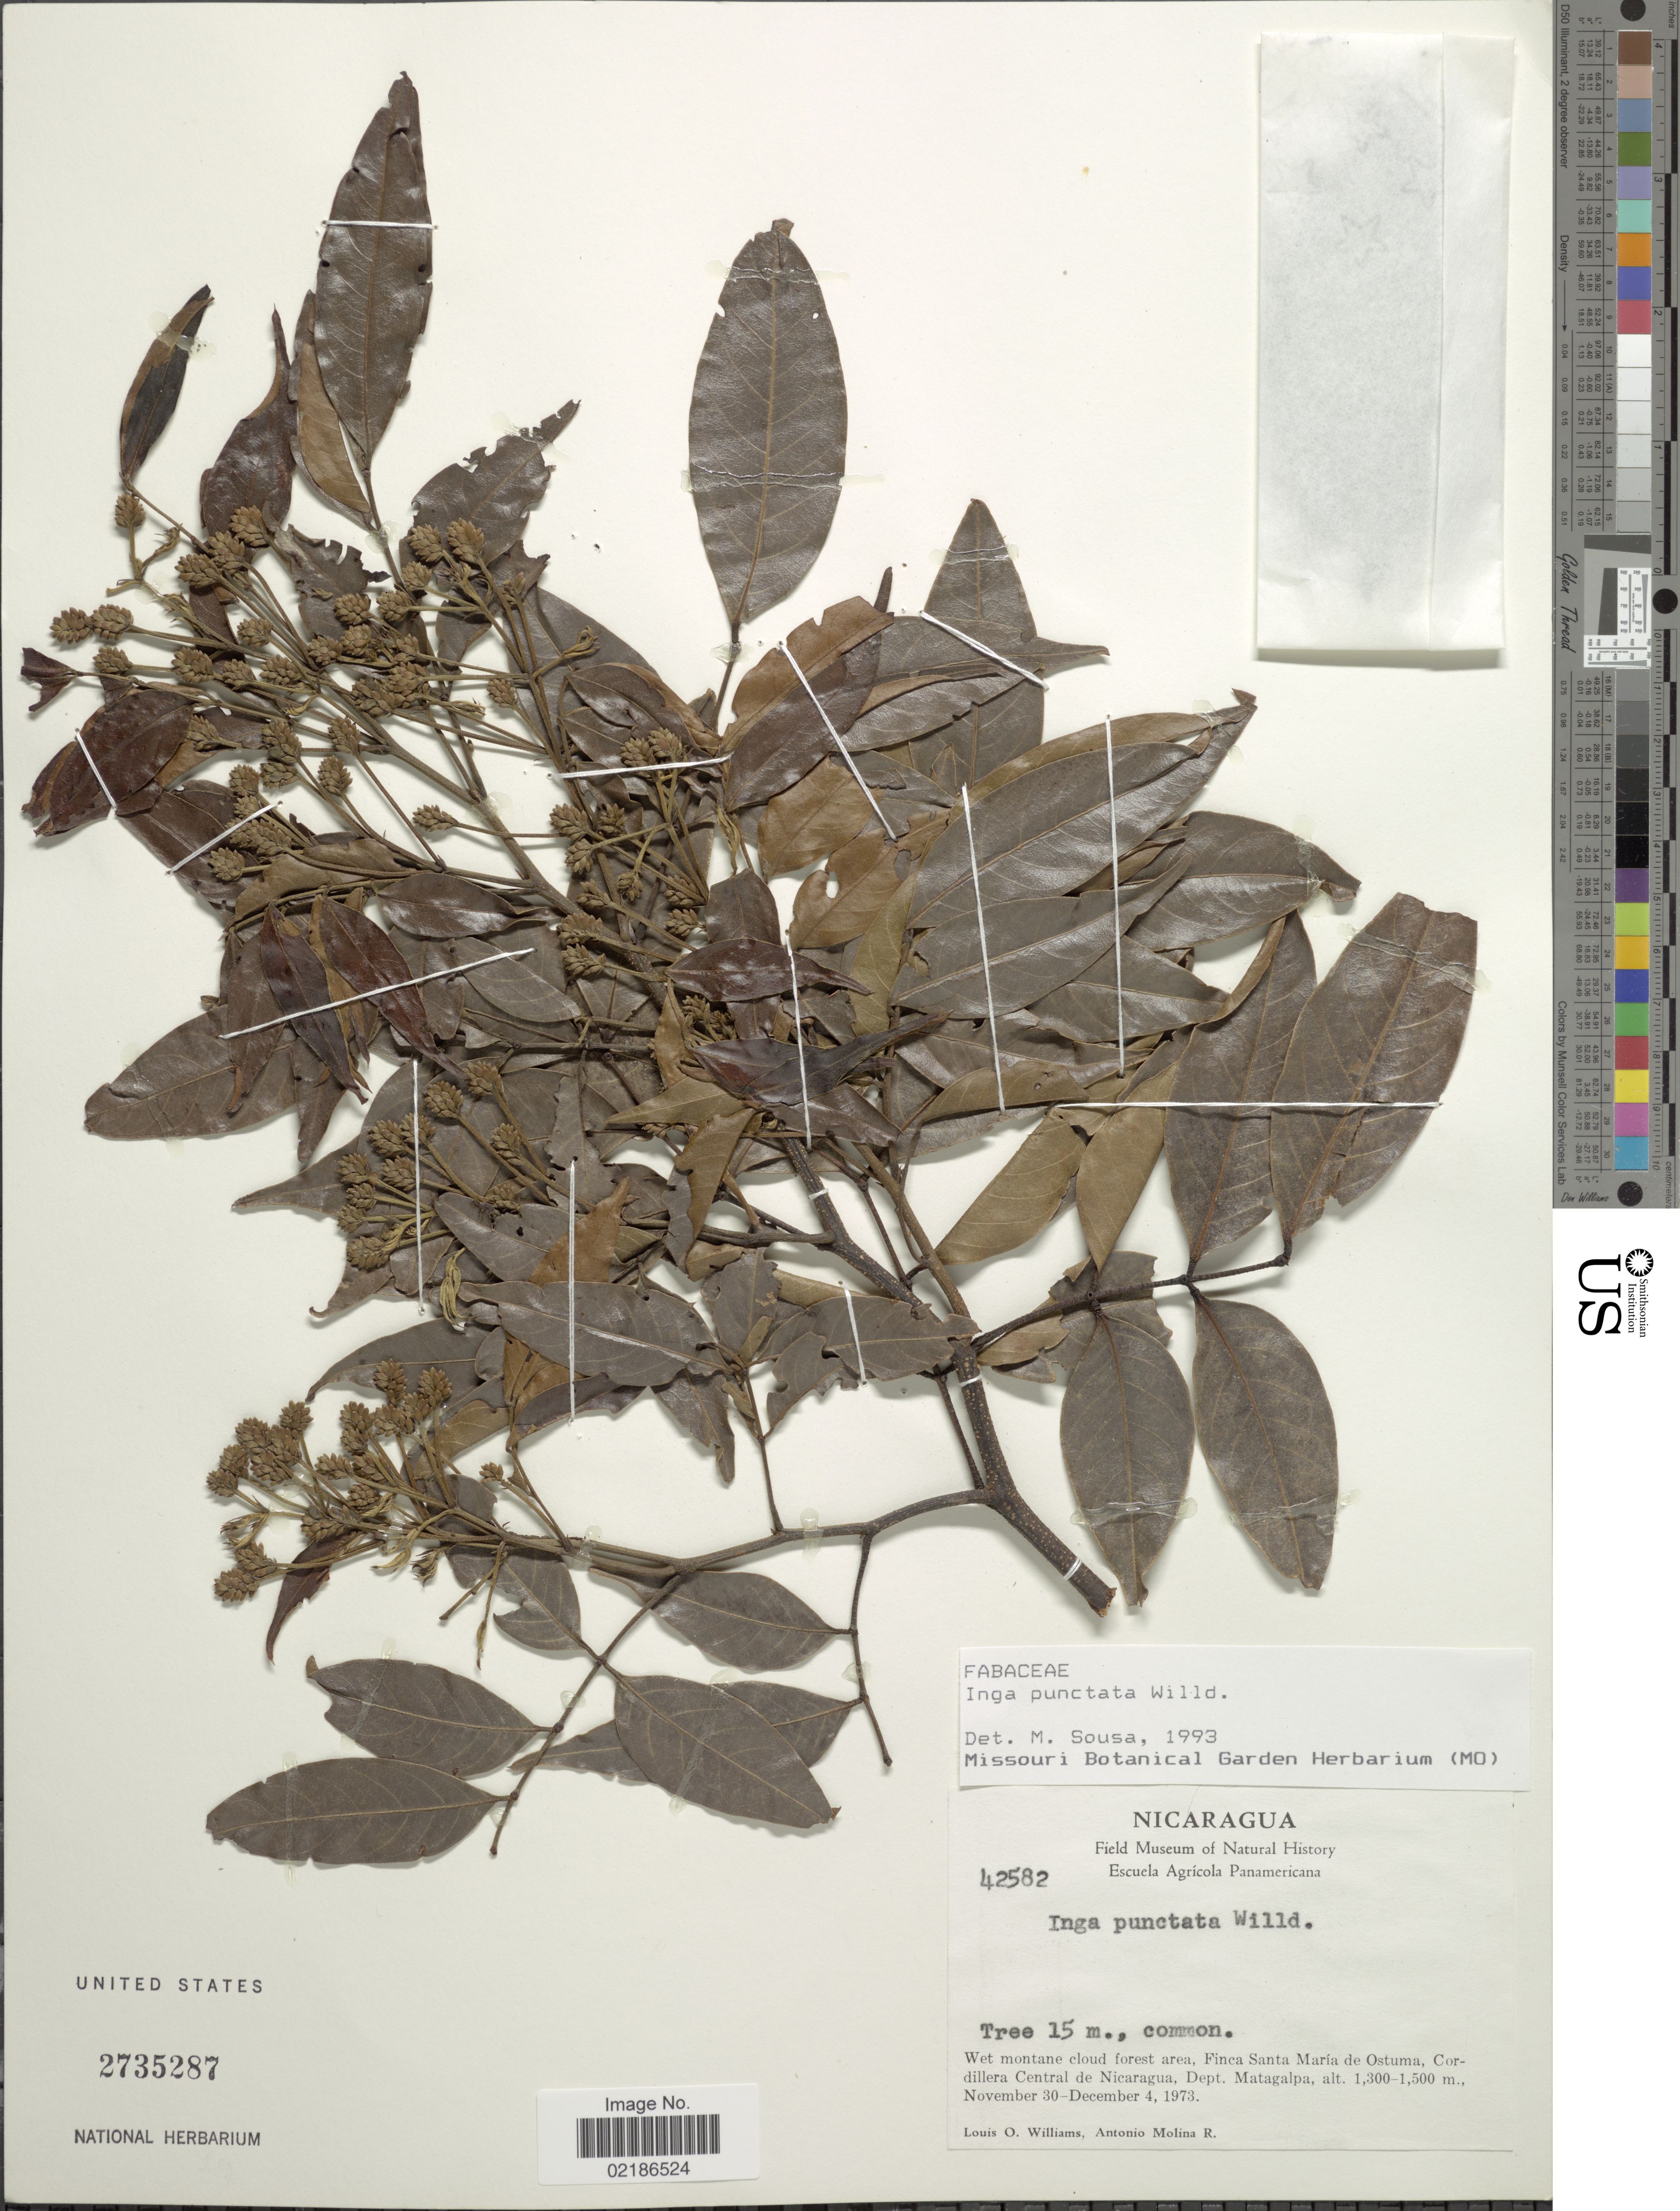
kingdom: Plantae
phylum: Tracheophyta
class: Magnoliopsida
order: Fabales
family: Fabaceae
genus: Inga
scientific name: Inga punctata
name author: Willd.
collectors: L. O. Williams & A. Molina R.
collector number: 42582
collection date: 1973-11-30/1973-12-04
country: Nicaragua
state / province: Matagalpa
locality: Finca Santa Maria de Ostuma, Cordillera Central de Nicaragua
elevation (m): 1300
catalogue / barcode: US 2735287